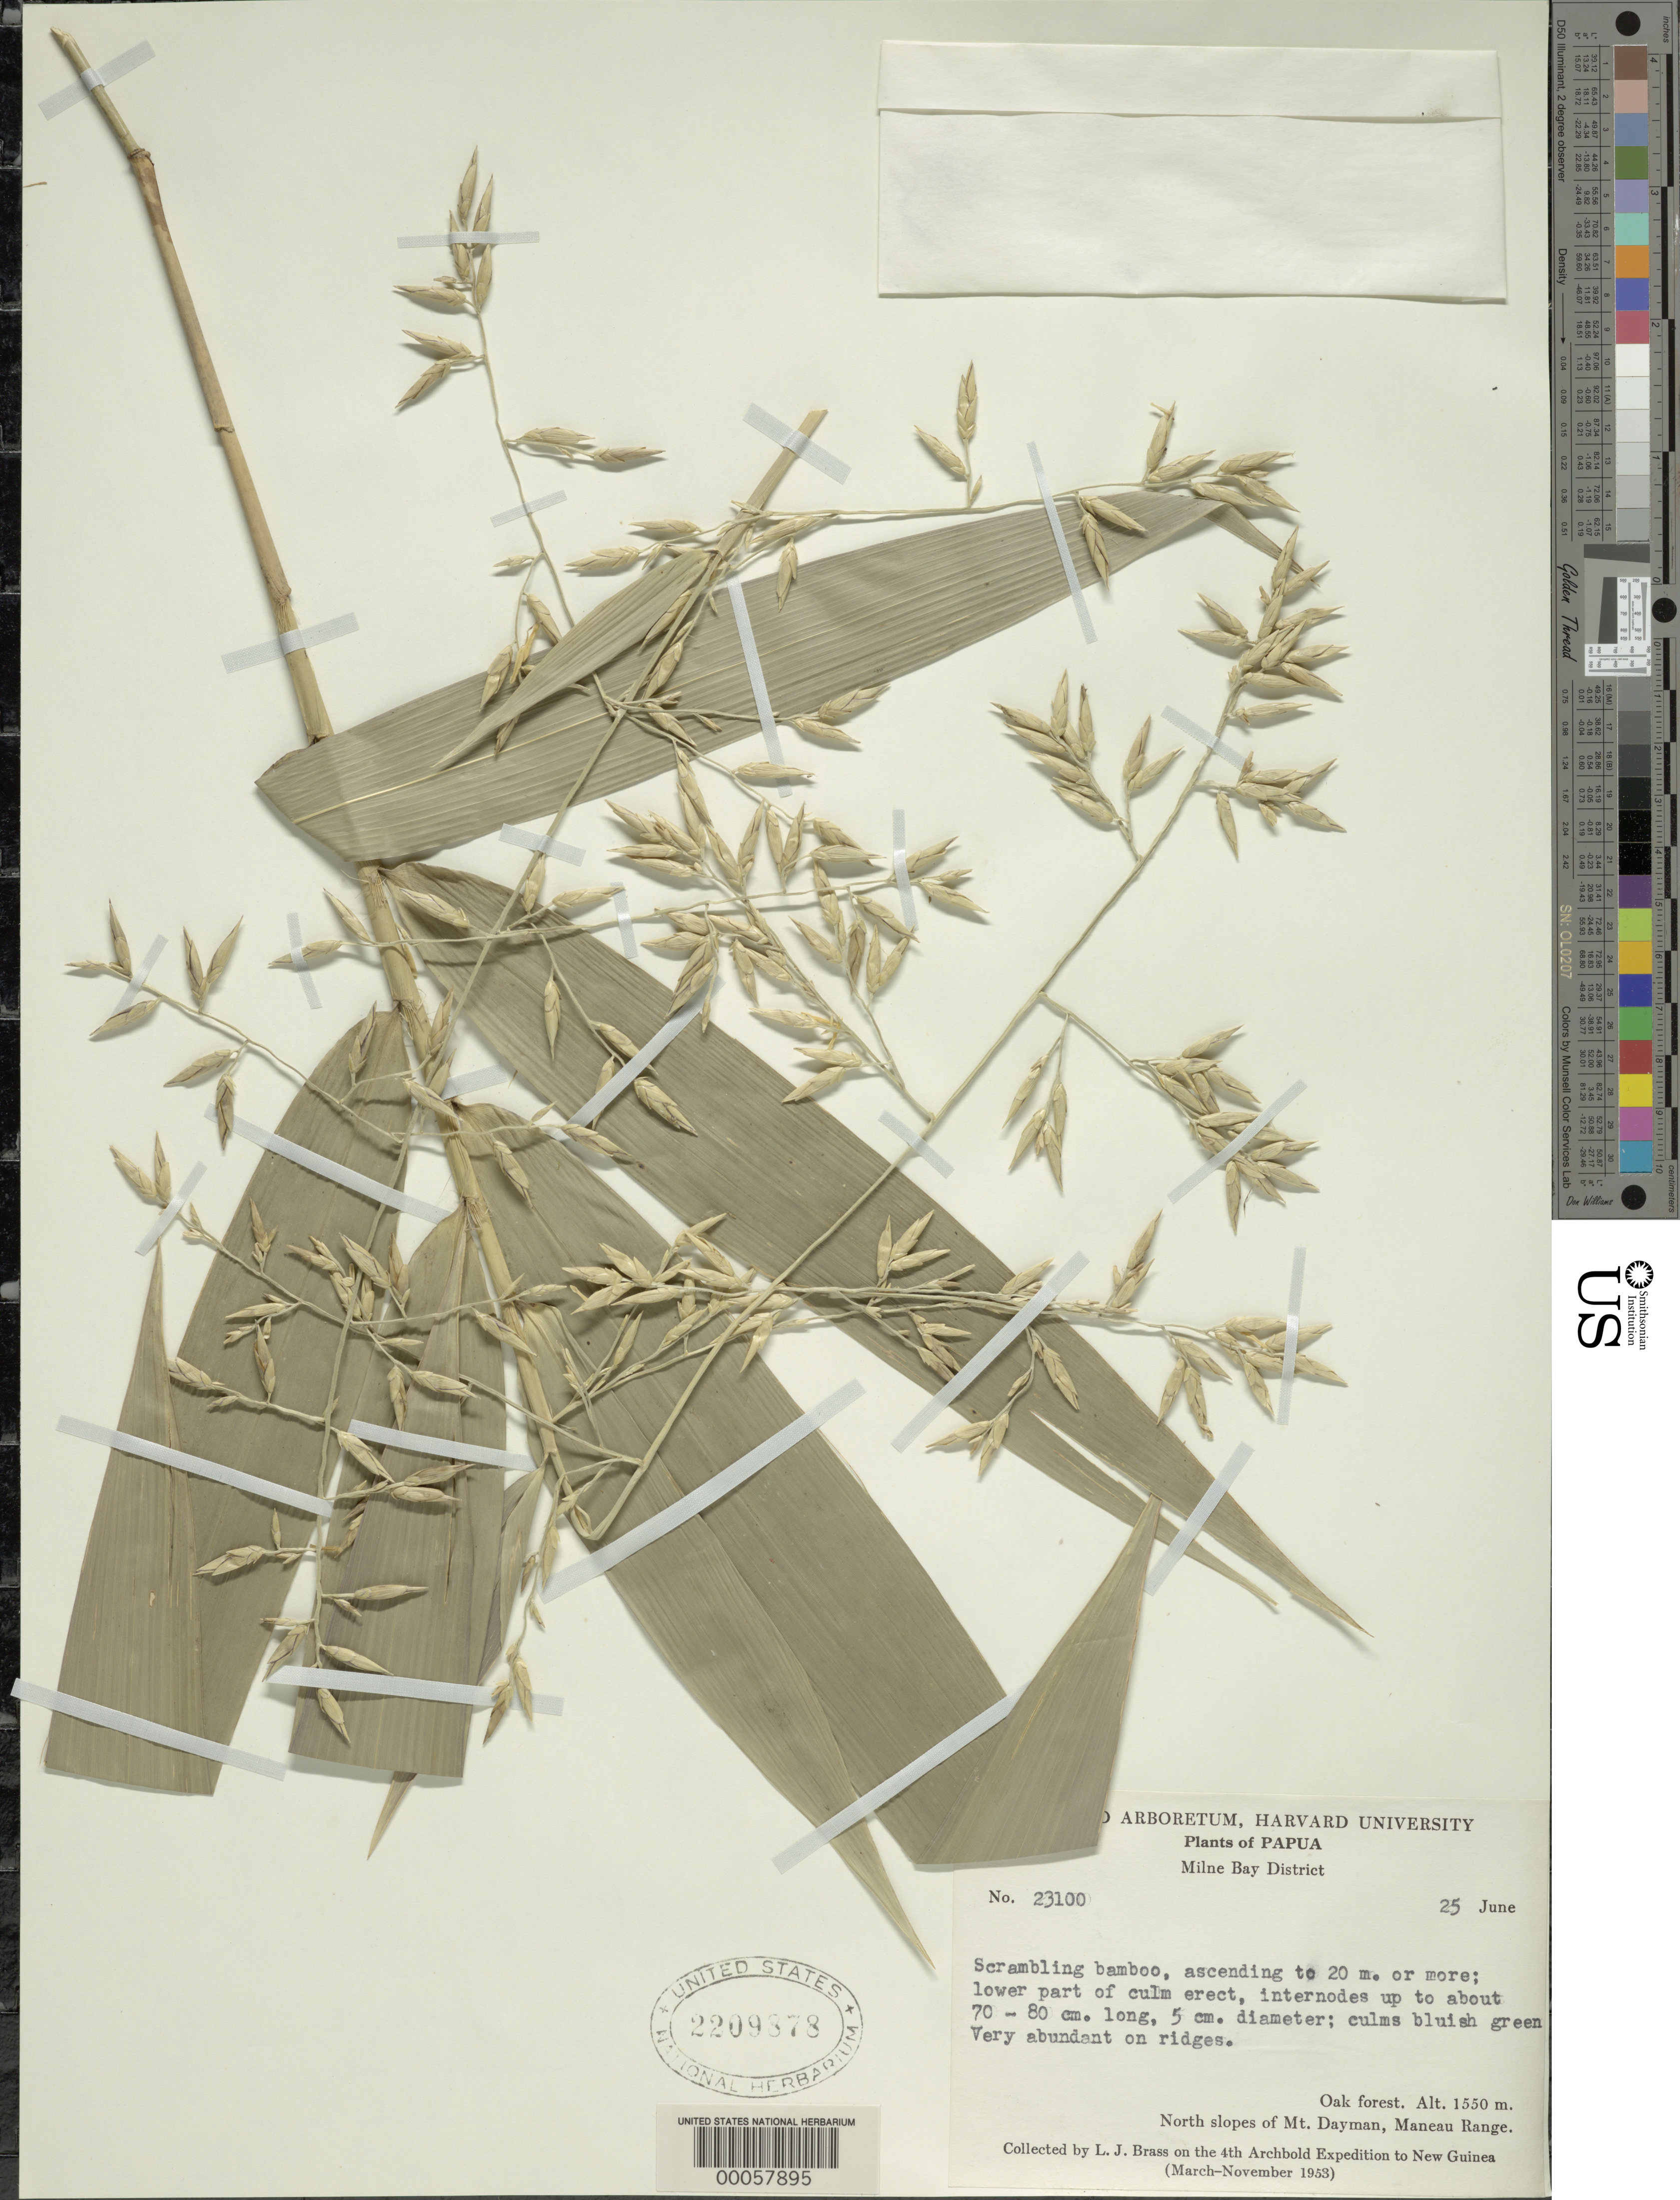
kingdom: Plantae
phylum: Tracheophyta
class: Liliopsida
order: Poales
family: Poaceae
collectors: L. J. Brass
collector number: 23100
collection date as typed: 25 Jun 1953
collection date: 1953-06-25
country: Papua New Guinea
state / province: Milne Bay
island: New Guinea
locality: N slopes of mt.dayman, maneau range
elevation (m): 1550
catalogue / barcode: US 2209878